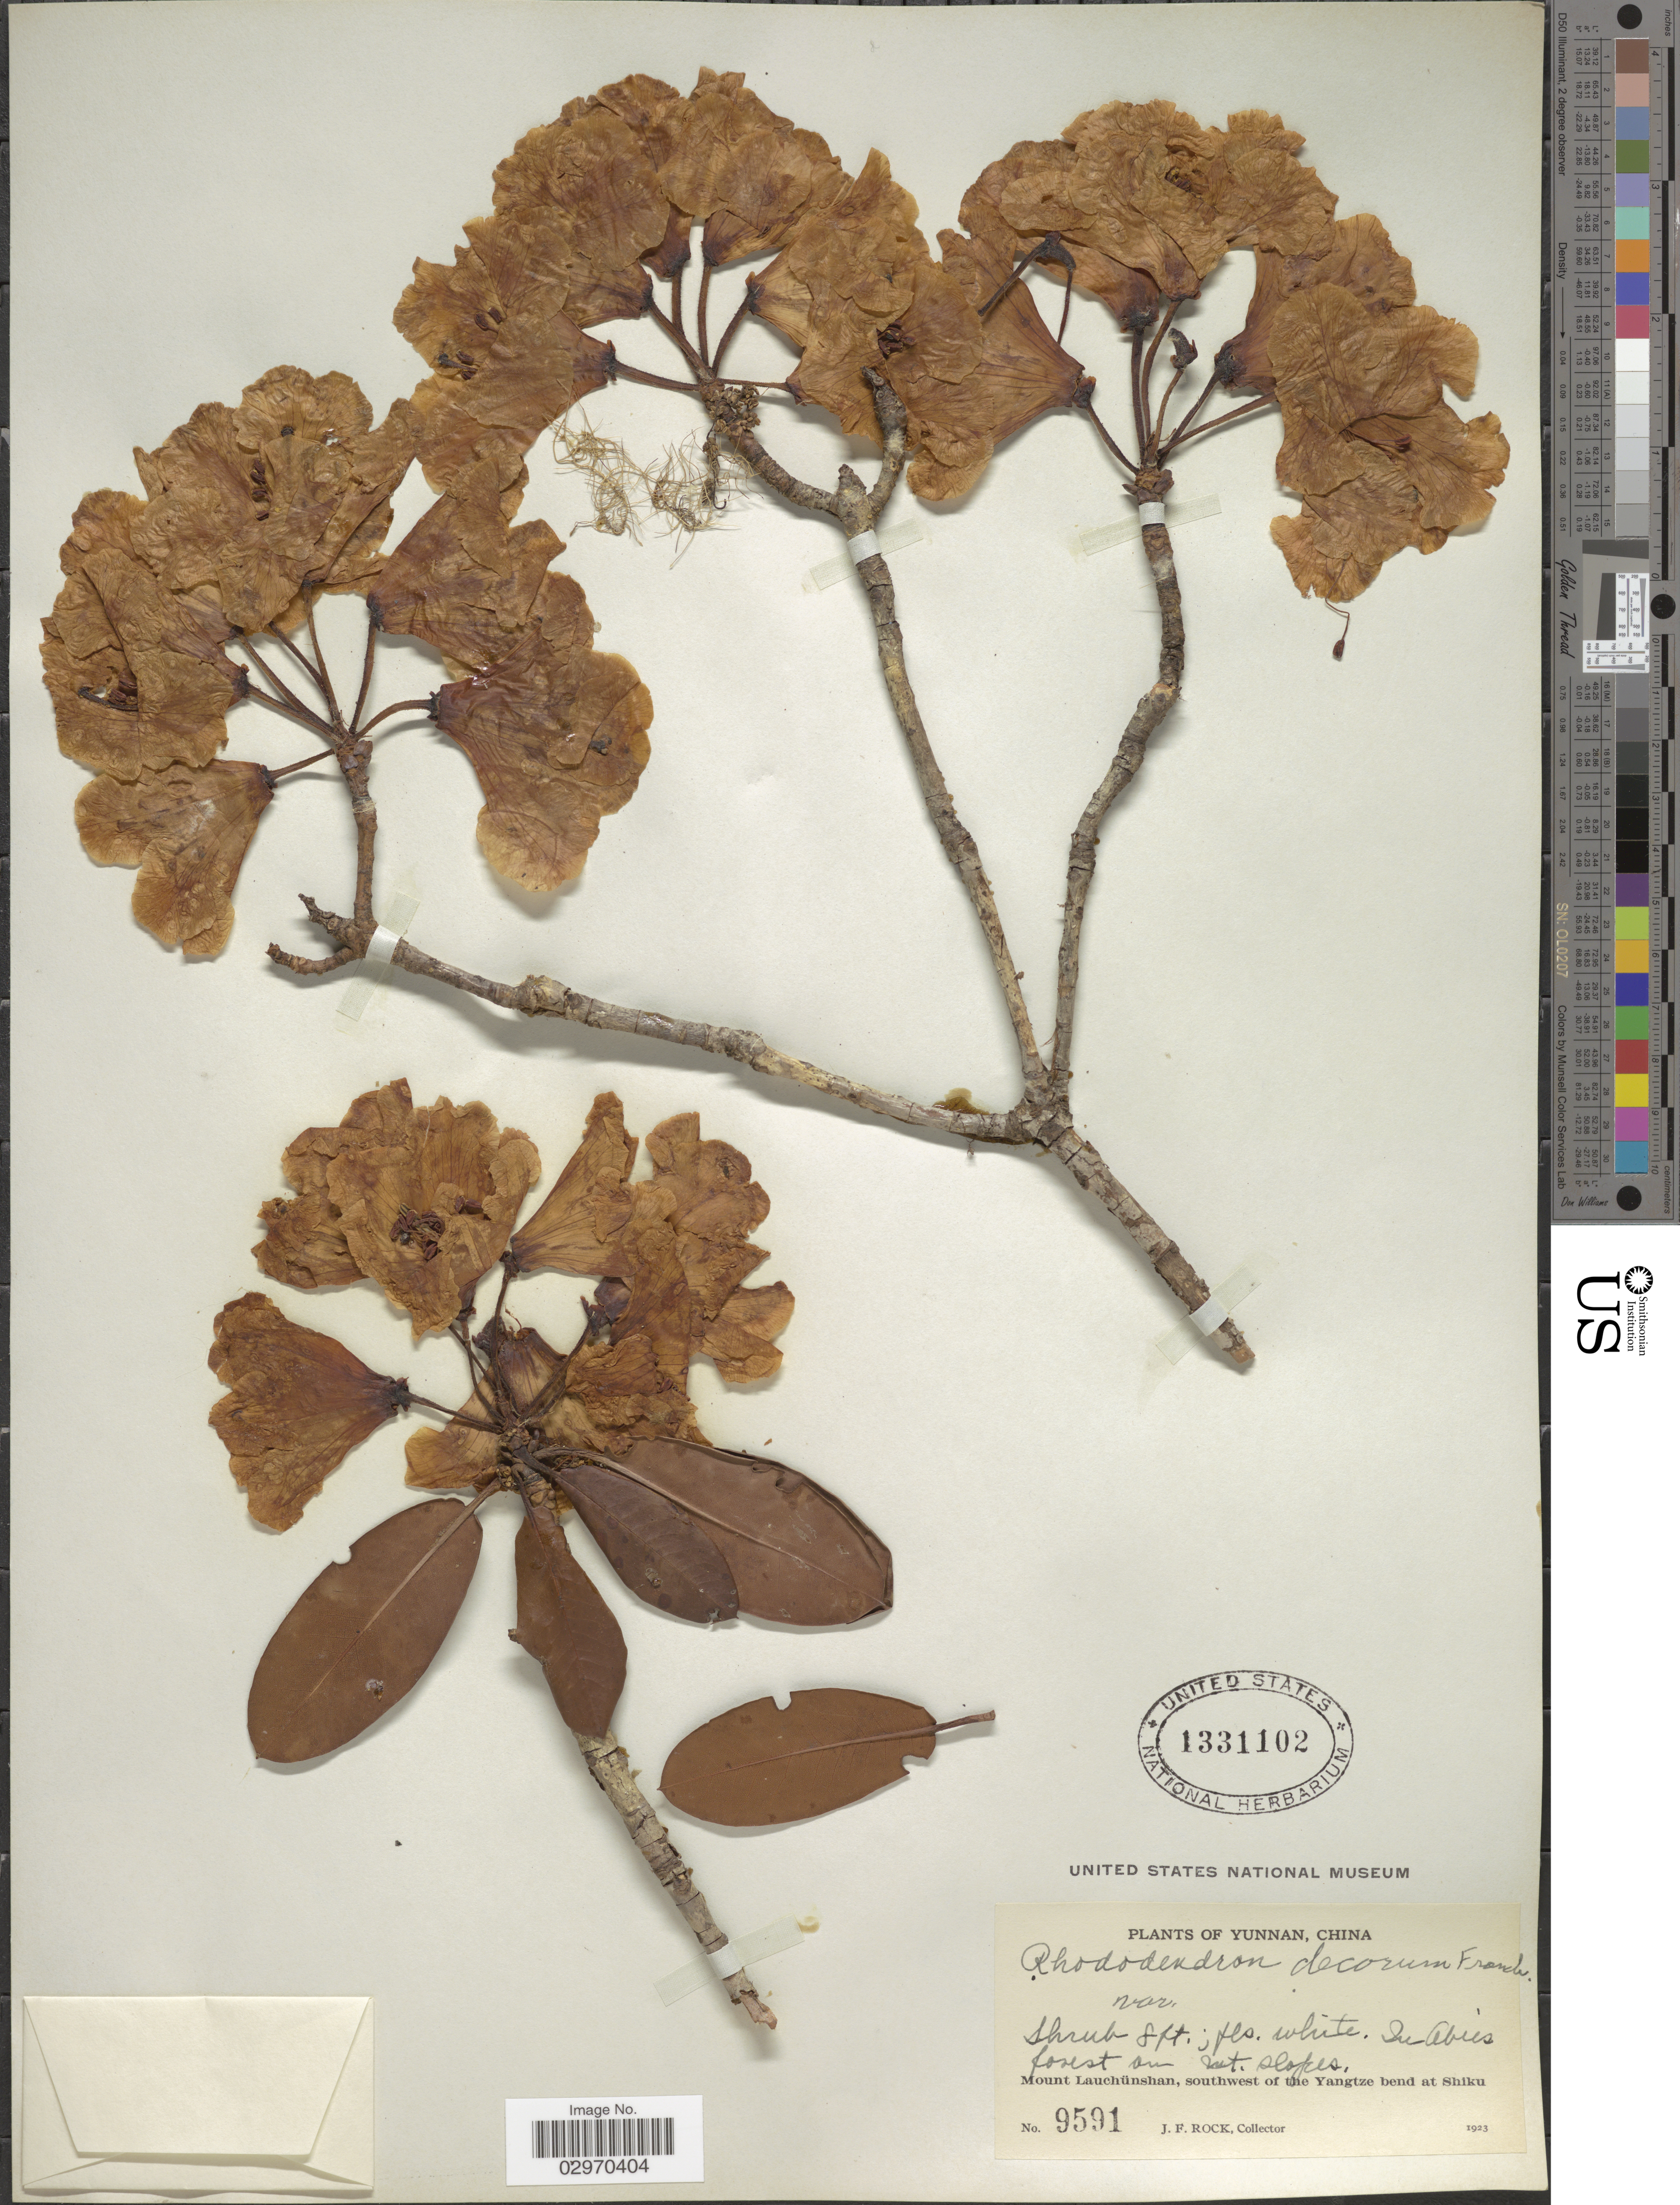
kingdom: Plantae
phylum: Tracheophyta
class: Magnoliopsida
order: Ericales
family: Ericaceae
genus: Rhododendron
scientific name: Rhododendron decorum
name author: Franch.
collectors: J. Rock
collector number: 9591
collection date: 1923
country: China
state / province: Yunnan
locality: In Abies forest on mt. slopes. Mount Lauchünshan, southwest of the Yangtze bend at Shiku.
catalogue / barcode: US 1331102